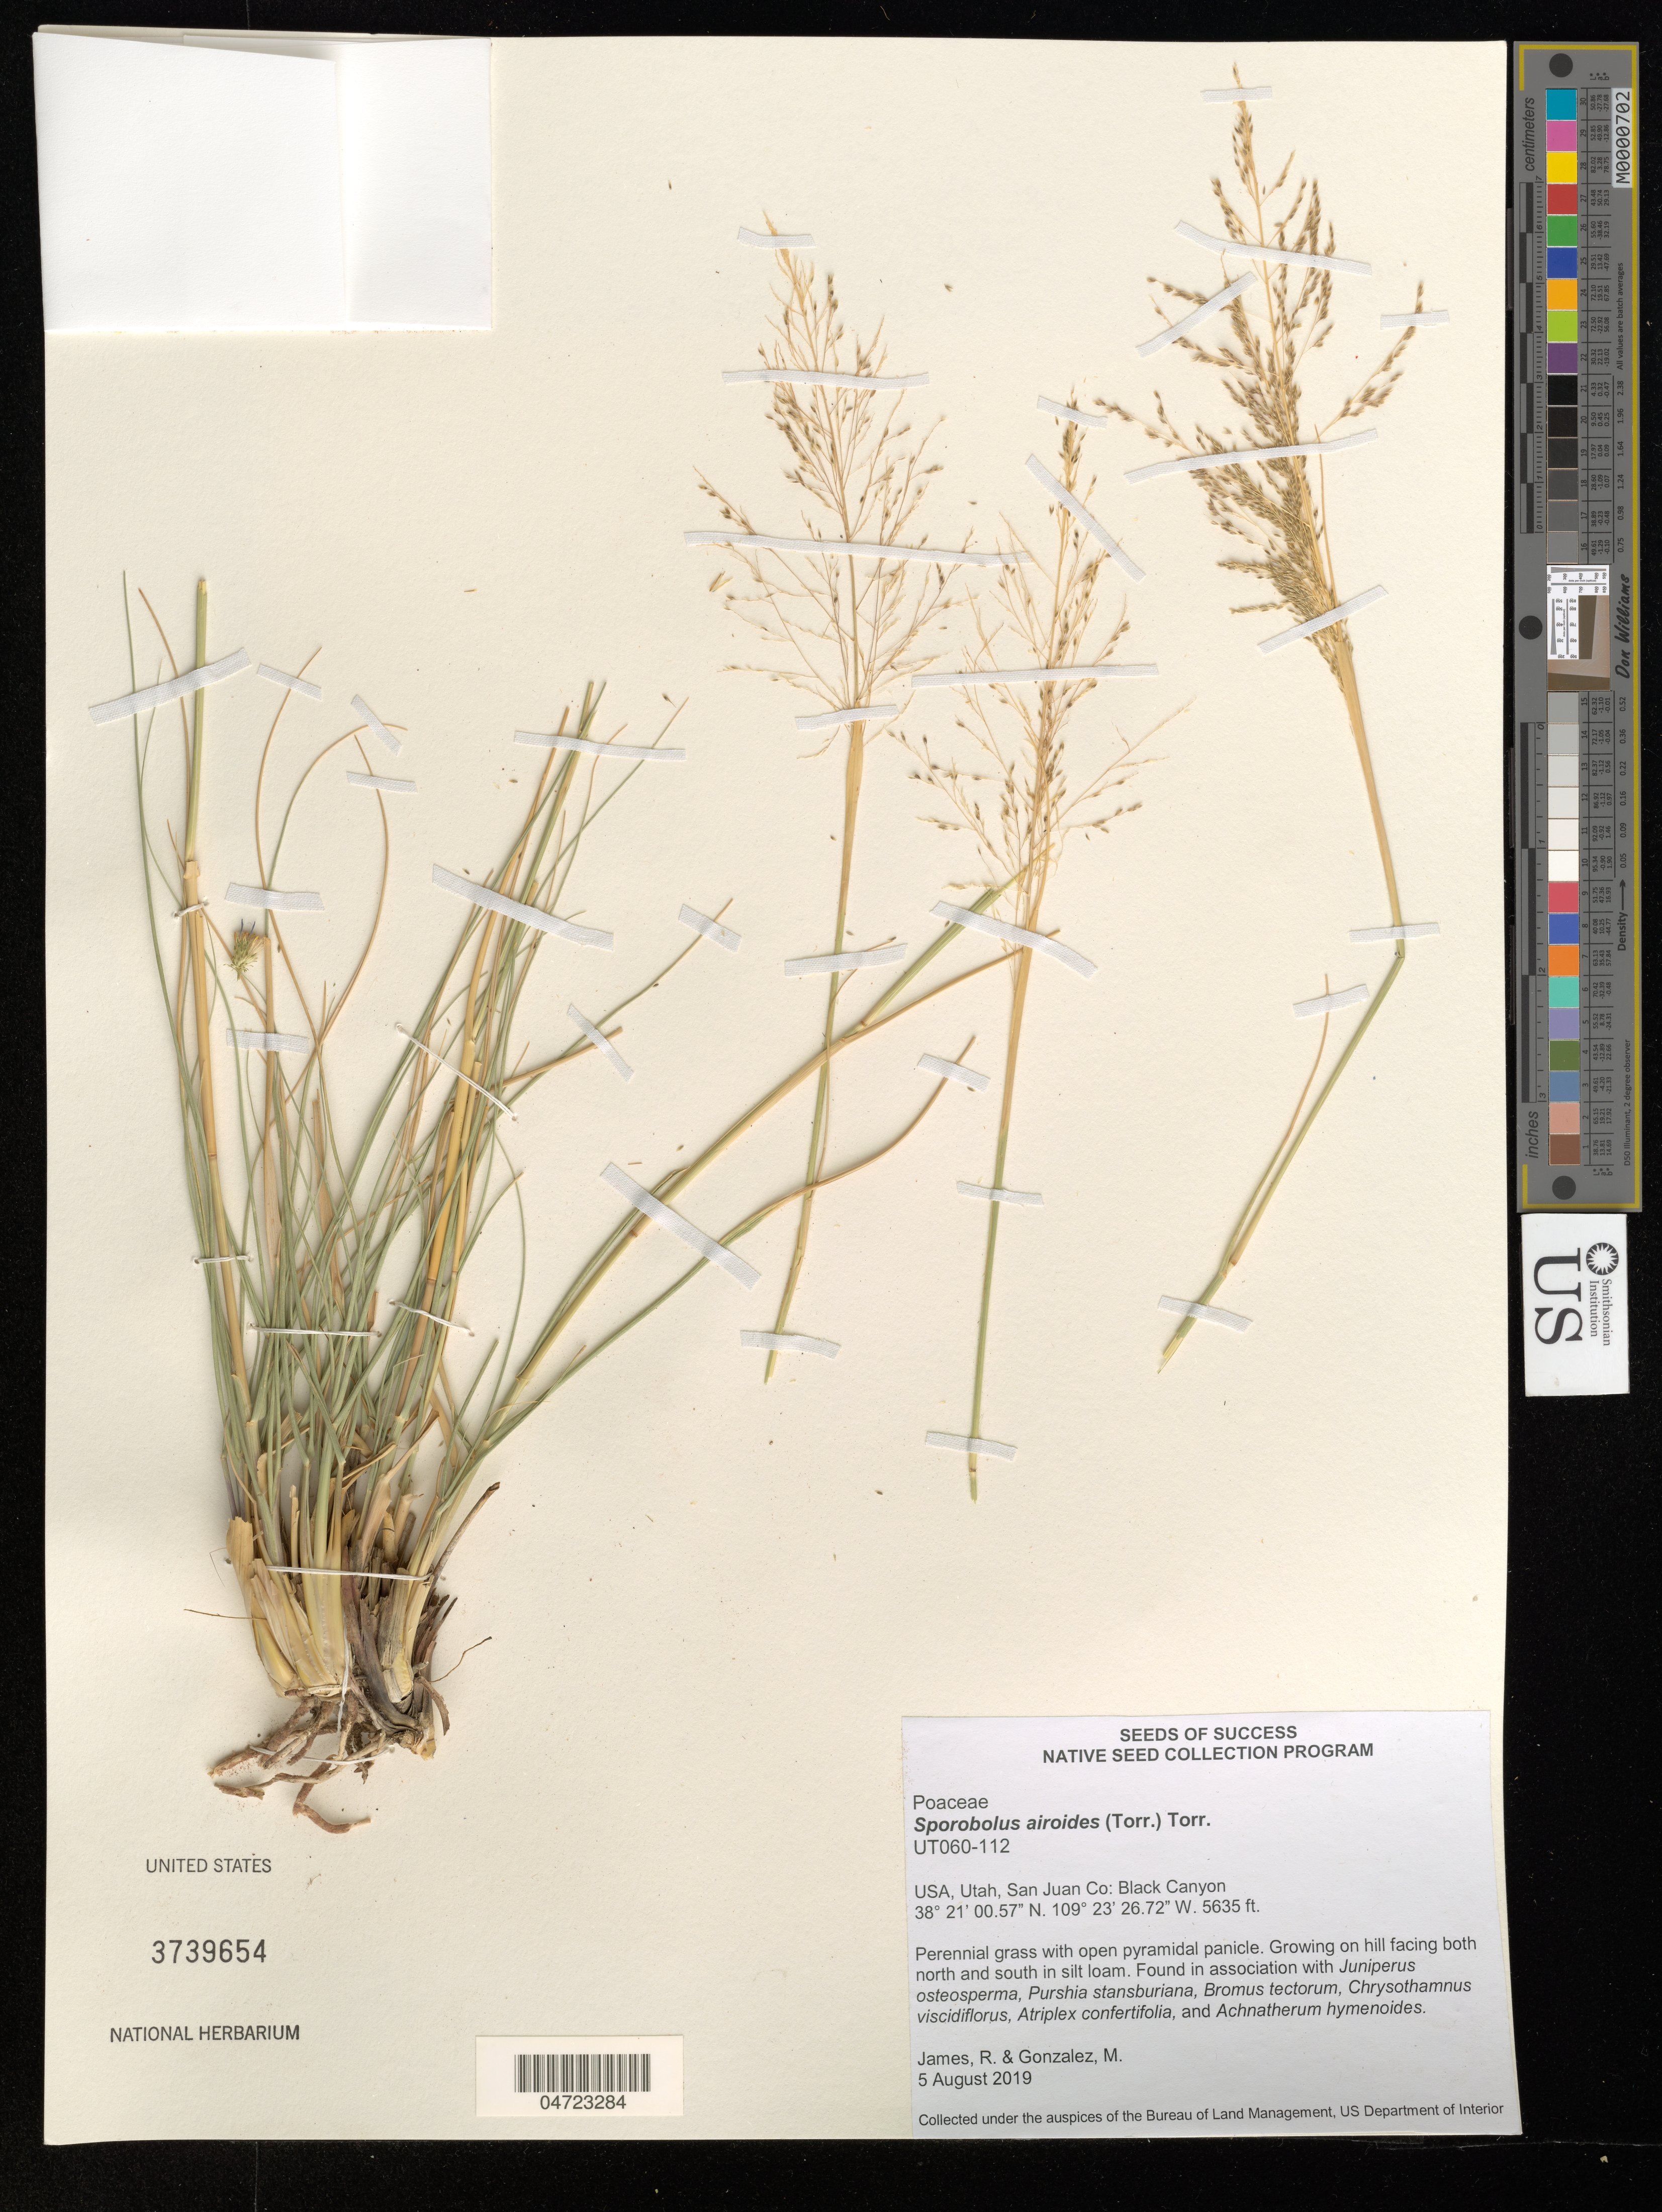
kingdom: Plantae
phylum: Tracheophyta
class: Liliopsida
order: Poales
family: Poaceae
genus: Sporobolus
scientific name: Sporobolus airoides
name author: (Torr.) Torr.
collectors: R. James & M. Gonzalez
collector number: UT060-112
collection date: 2019-08-05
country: United States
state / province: Utah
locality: San Juan Co: Black Canyon. On hill facing both norh and south in silt loam.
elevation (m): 1718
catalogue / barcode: US 3739654